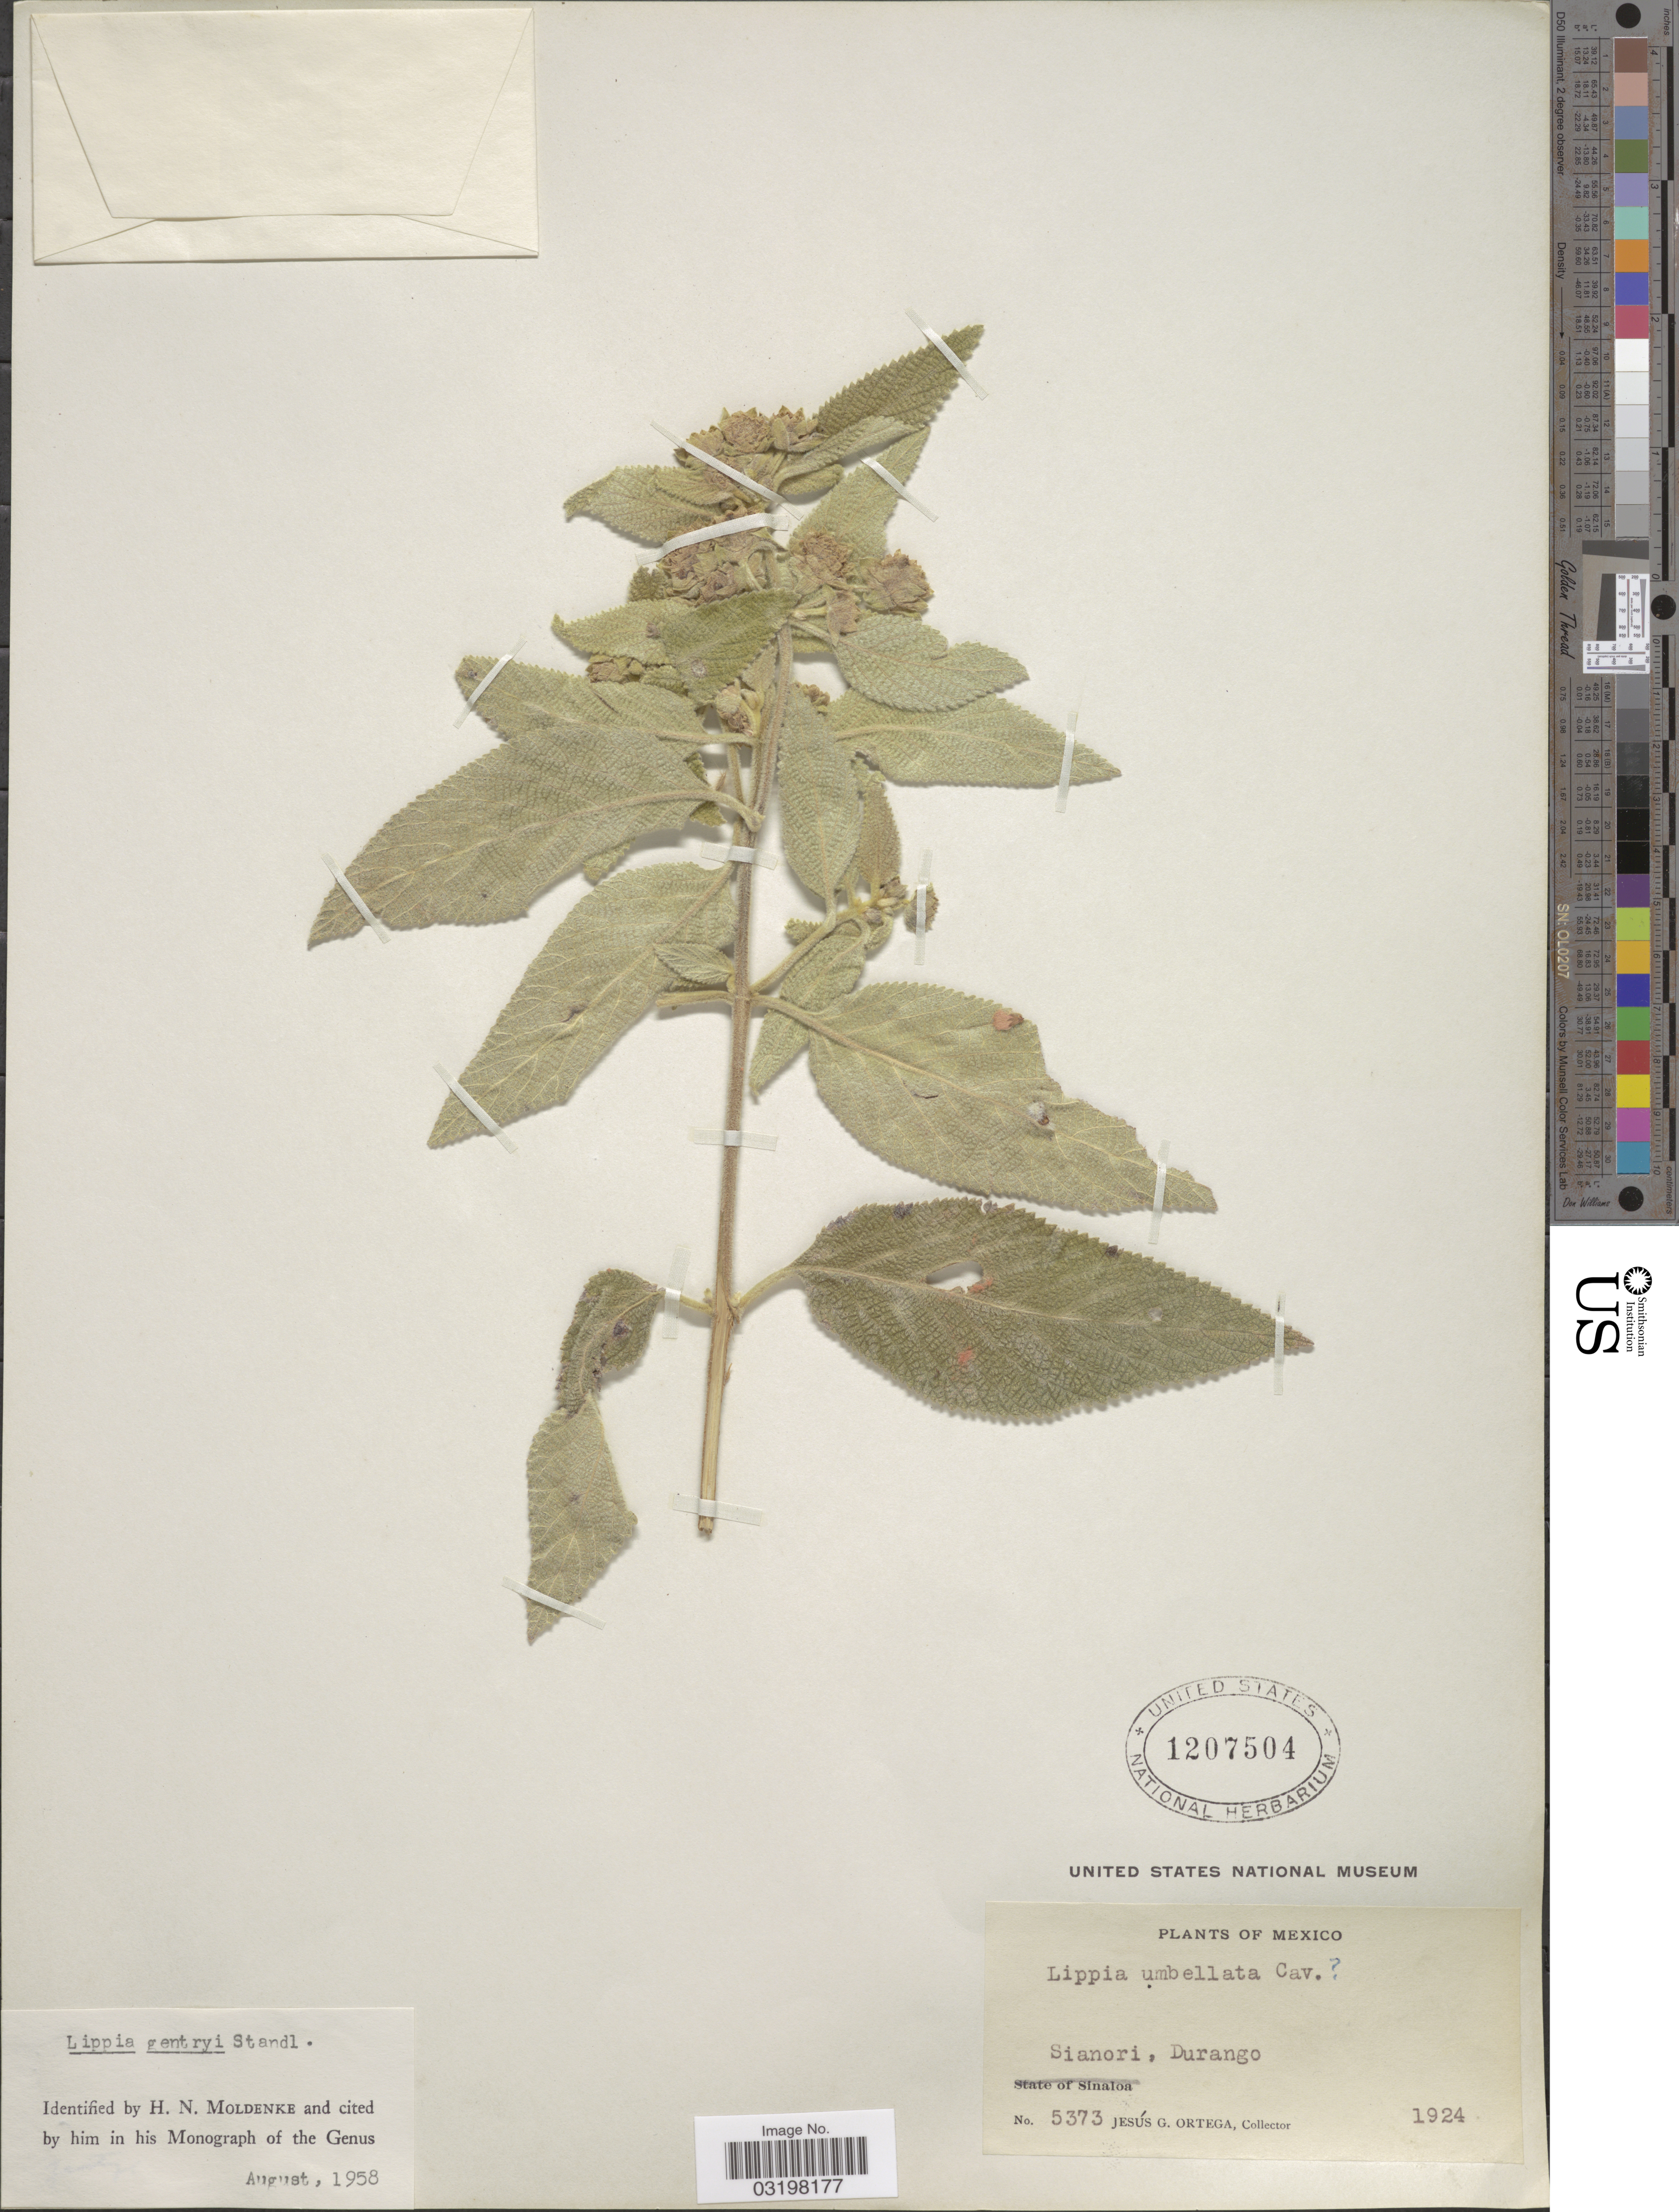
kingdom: Plantae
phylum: Tracheophyta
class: Magnoliopsida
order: Lamiales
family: Verbenaceae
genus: Lippia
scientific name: Lippia gentryi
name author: Standl.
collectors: J. Ortega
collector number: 5373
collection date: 1924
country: Mexico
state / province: Durango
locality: Sianori.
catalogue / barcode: US 1207504